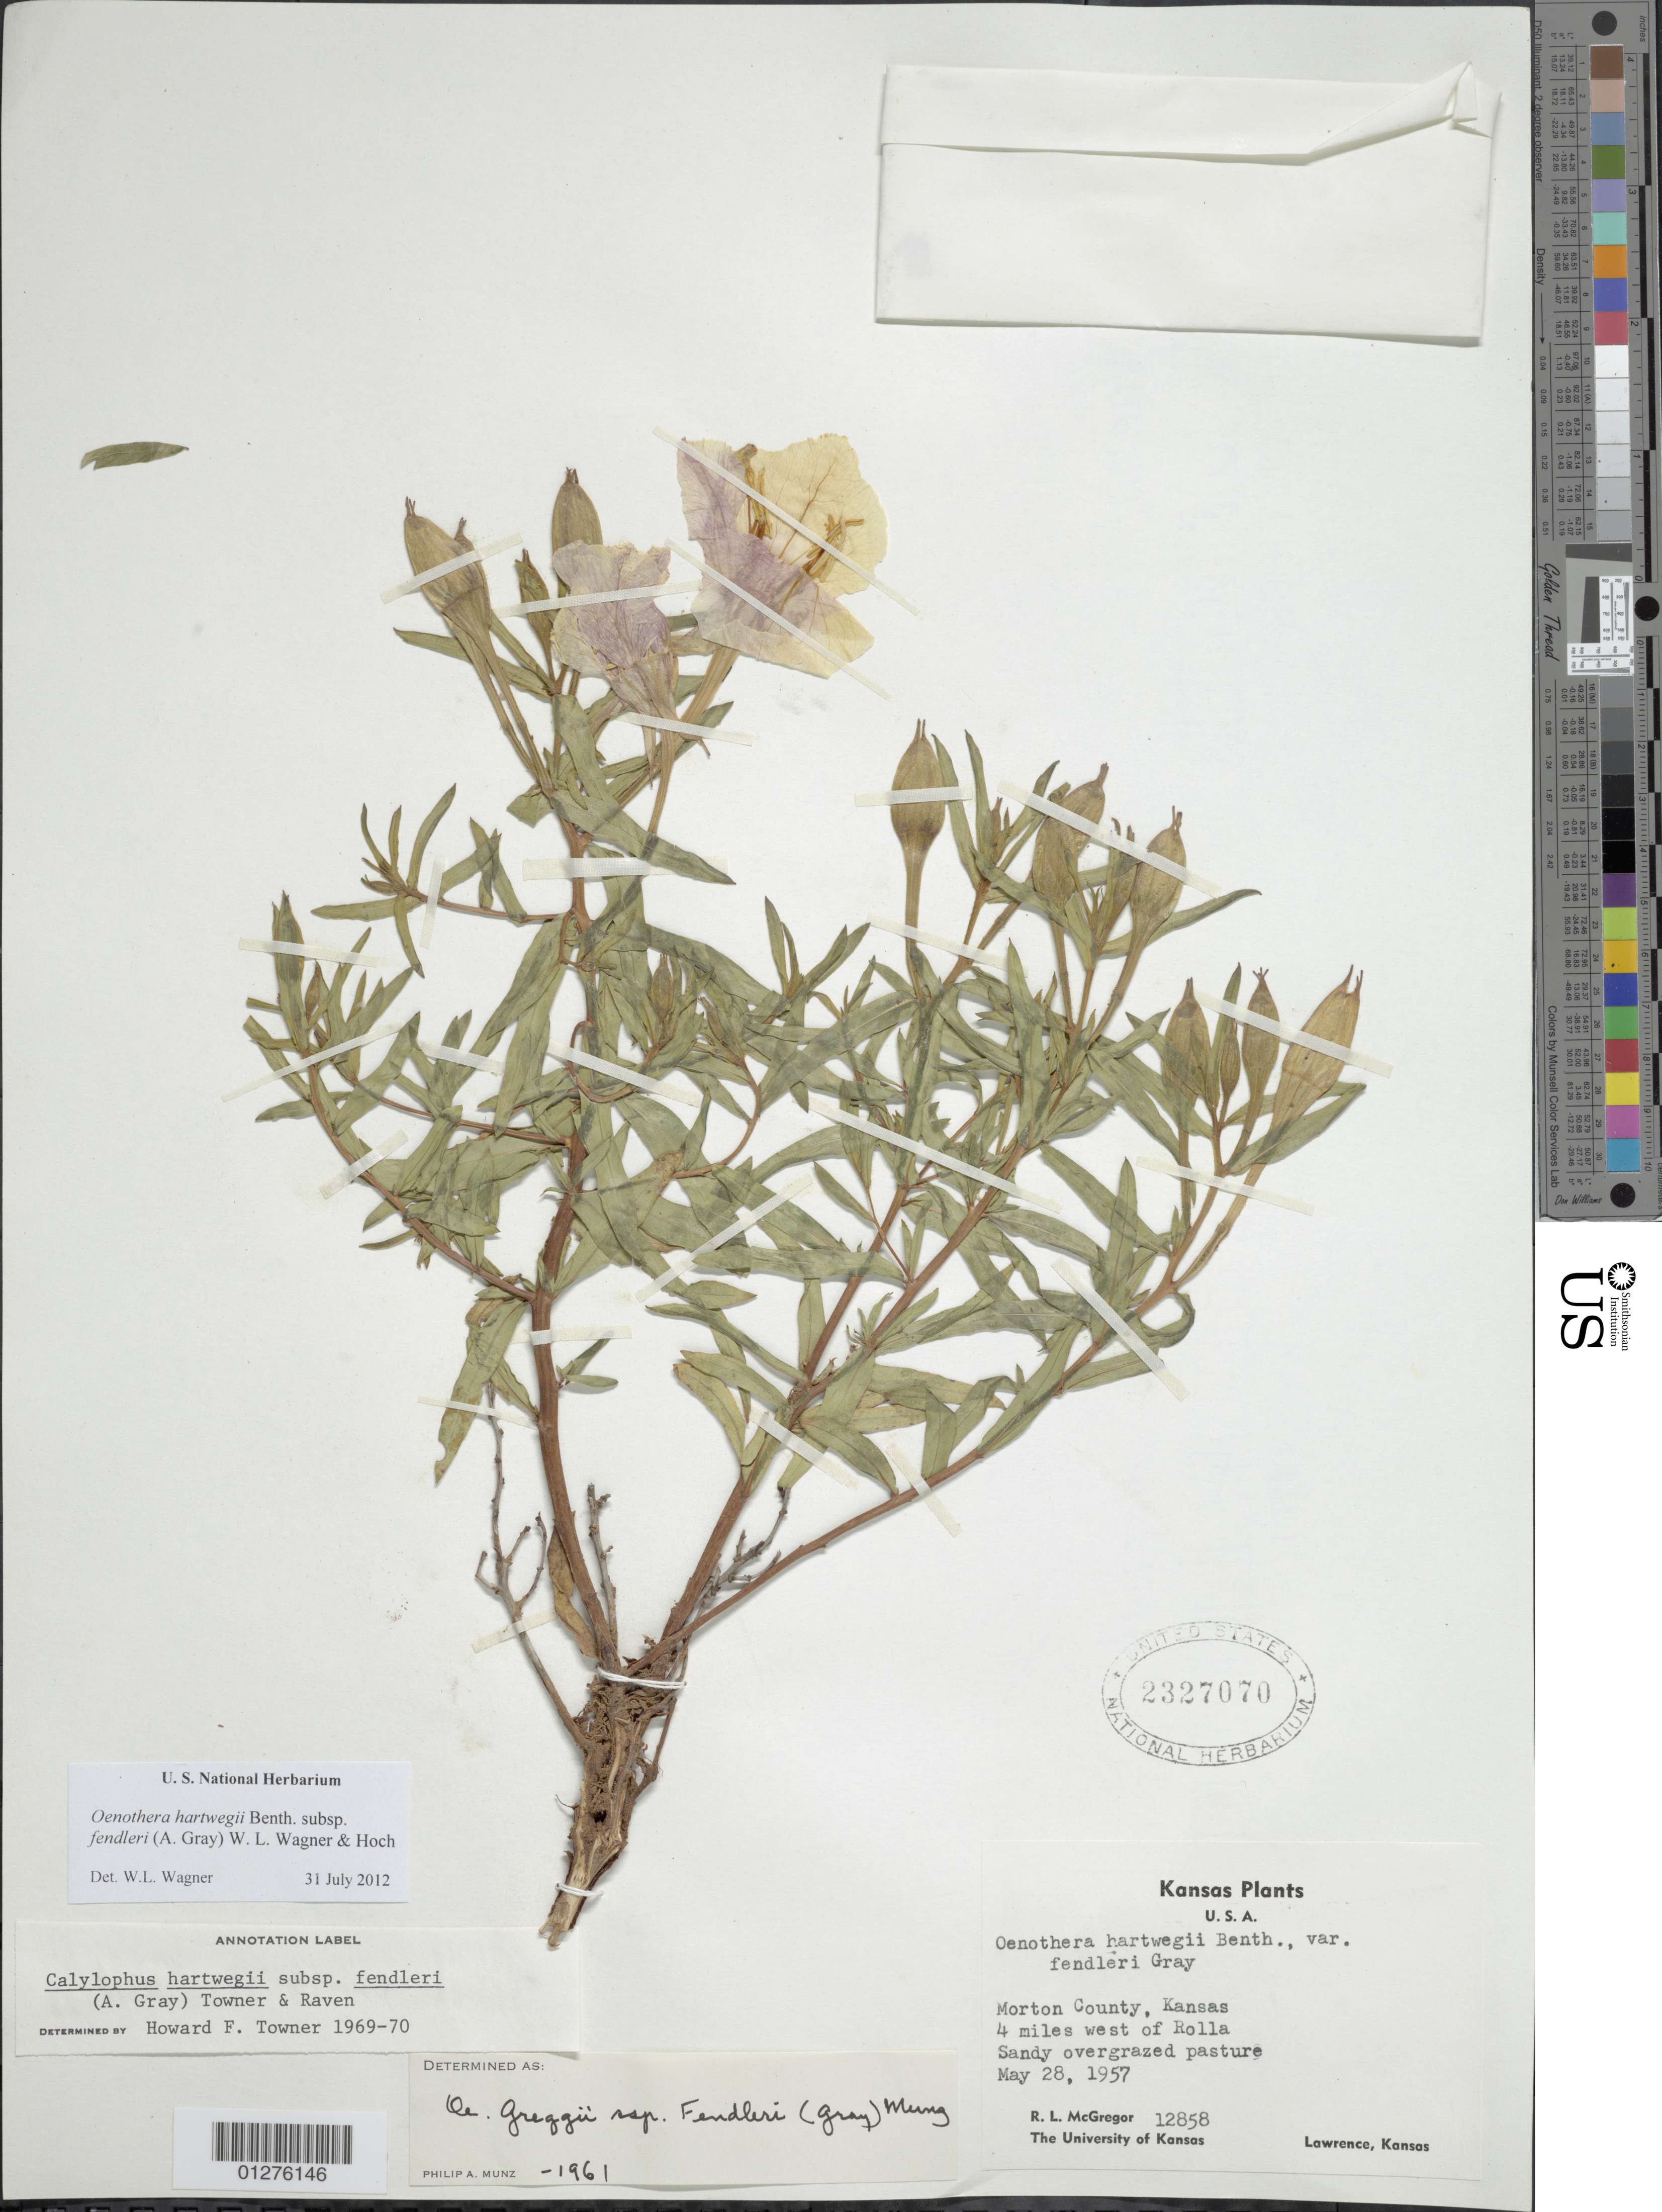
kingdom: Plantae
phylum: Tracheophyta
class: Magnoliopsida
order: Myrtales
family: Onagraceae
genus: Oenothera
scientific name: Oenothera hartwegii subsp. fendleri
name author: (A. Gray) W.L. Wagner & Hoch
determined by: Wagner, W. L., (BOT), Smithsonian Institution - National Museum of Natural History (UNITED STATES)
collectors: R. L. McGregor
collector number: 12858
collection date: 1959-05-28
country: United States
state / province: Kansas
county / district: Morton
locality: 4 mi west of Rolla.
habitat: Sandy overgrazed pasture.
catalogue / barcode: US 2327070